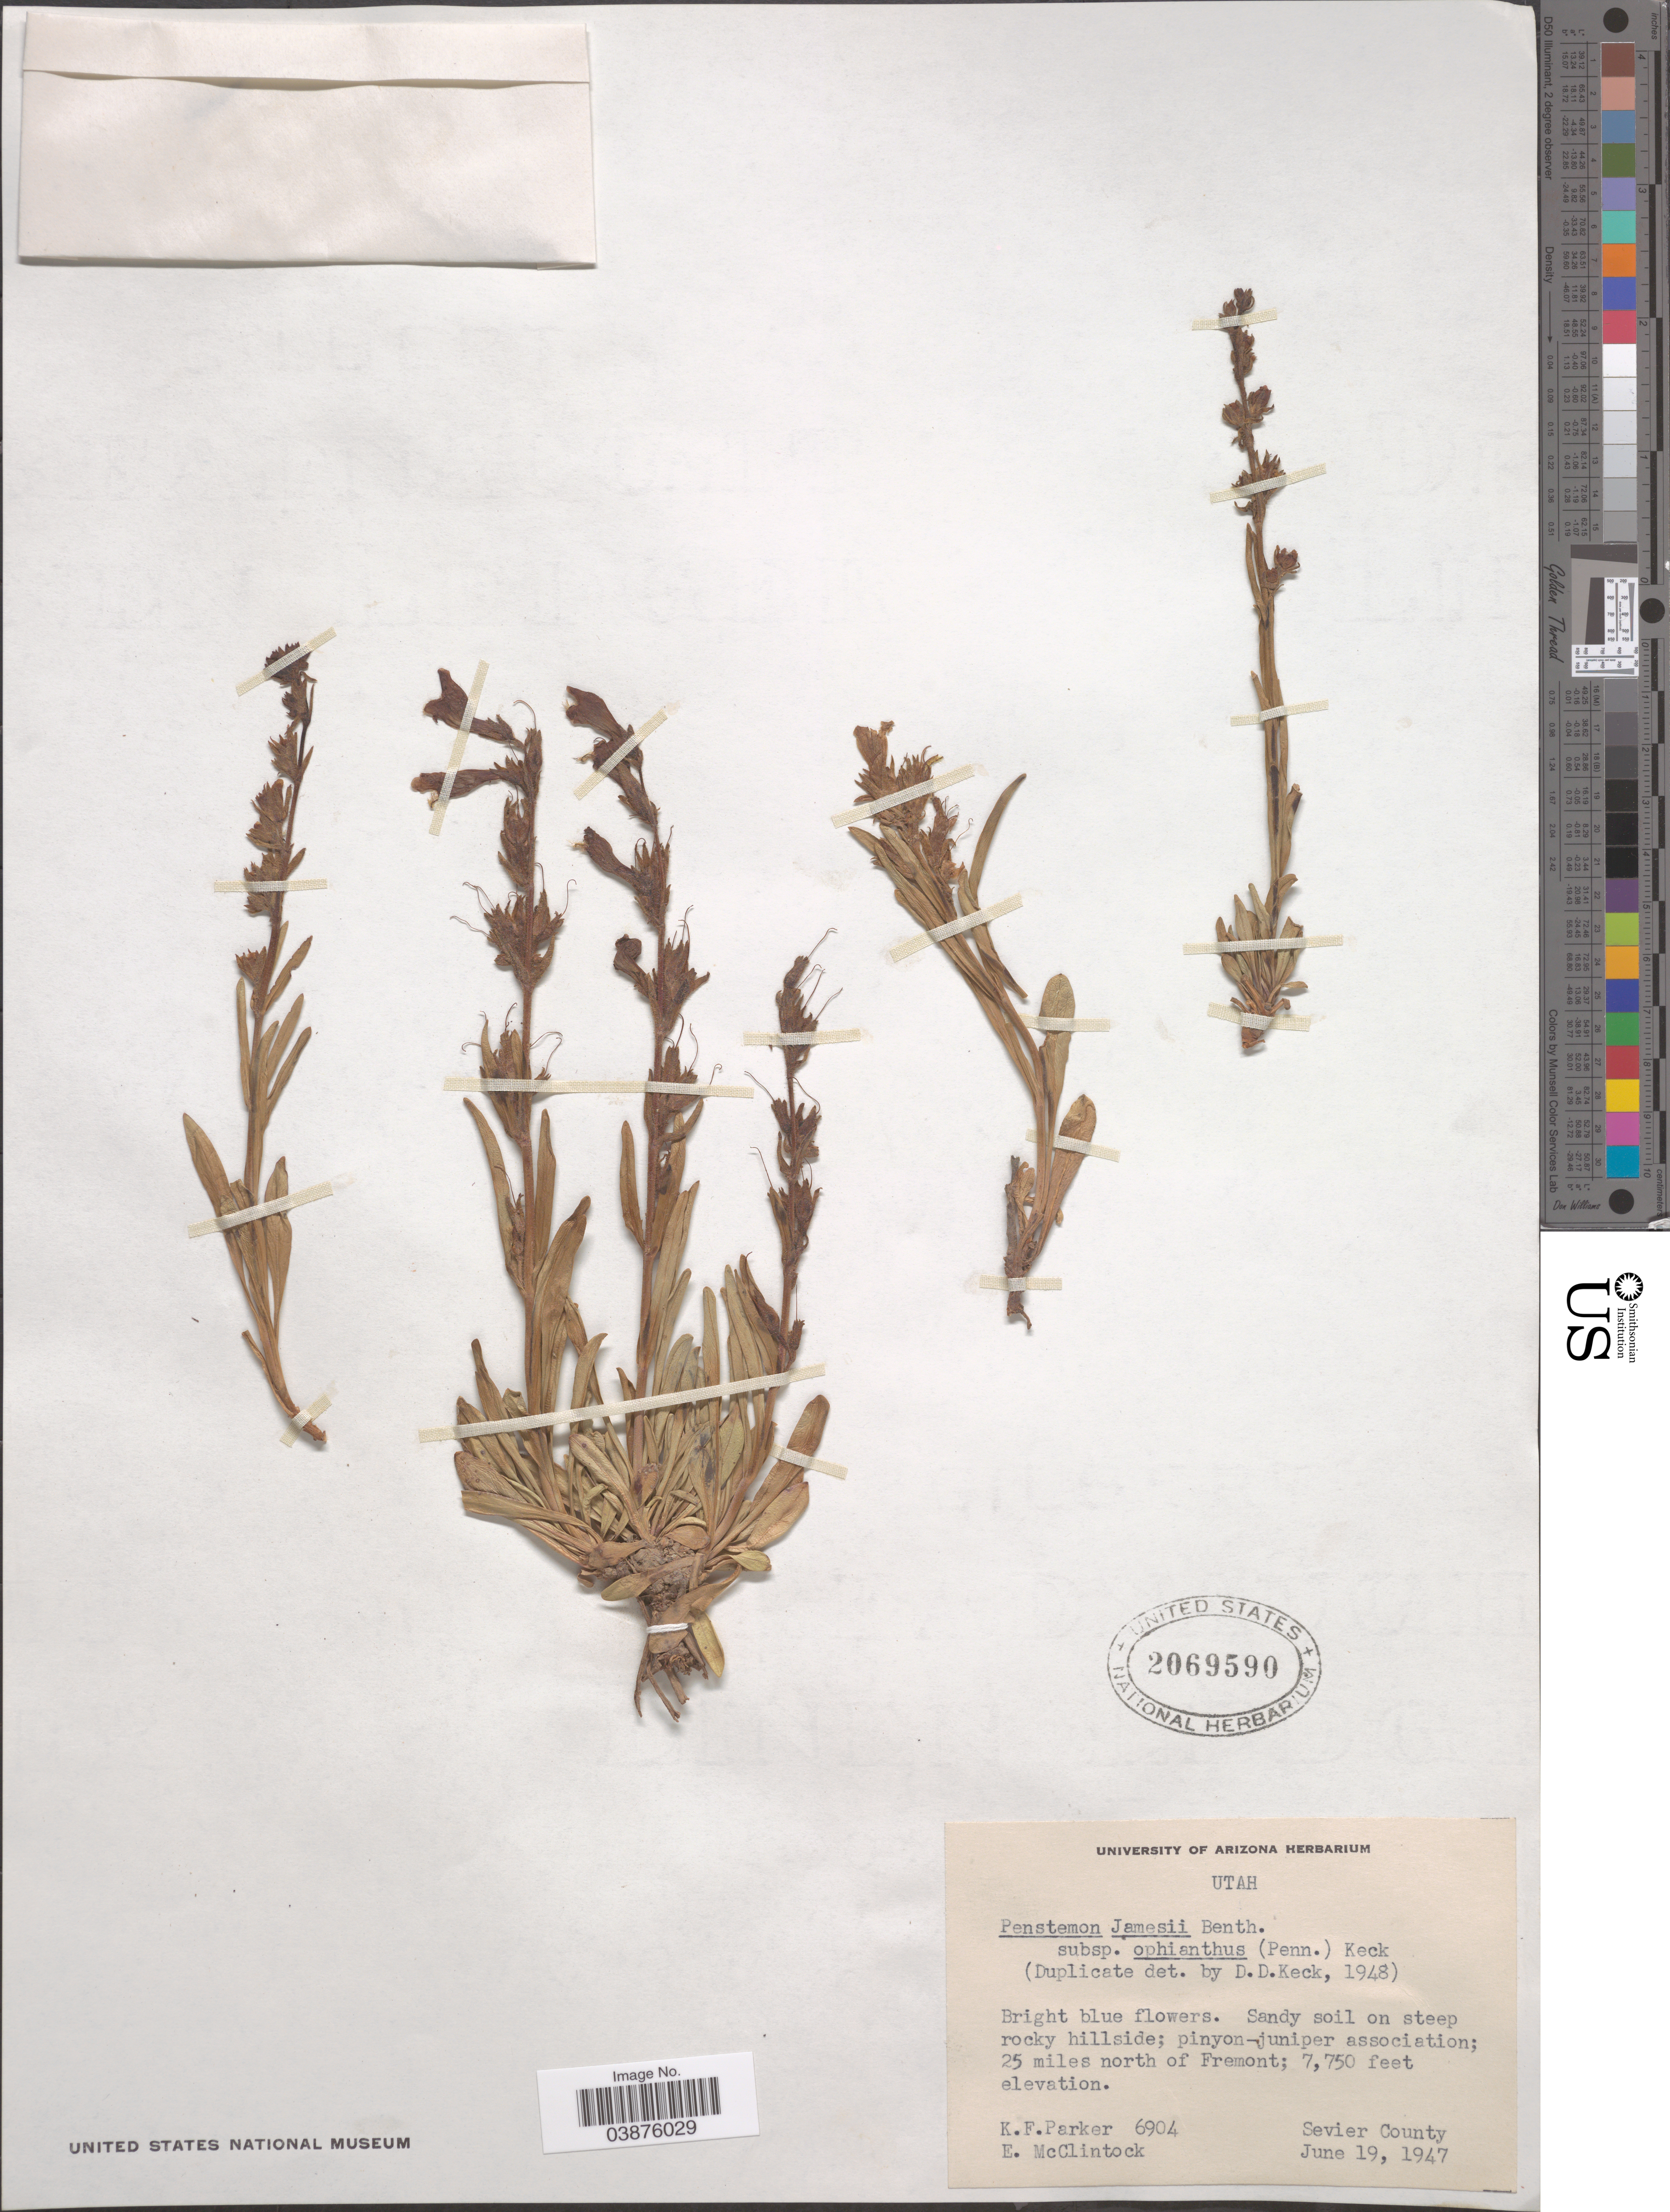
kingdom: Plantae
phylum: Tracheophyta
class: Magnoliopsida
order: Lamiales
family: Plantaginaceae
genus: Penstemon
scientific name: Penstemon jamesii subsp. ophianthus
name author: (Pennell) D.D. Keck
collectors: K. F. Parker & E. McClintock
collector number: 6904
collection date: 1947-06-19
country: United States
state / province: Utah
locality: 25 miles north of Fremont. Sevier County.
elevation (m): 2362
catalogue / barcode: US 2069590